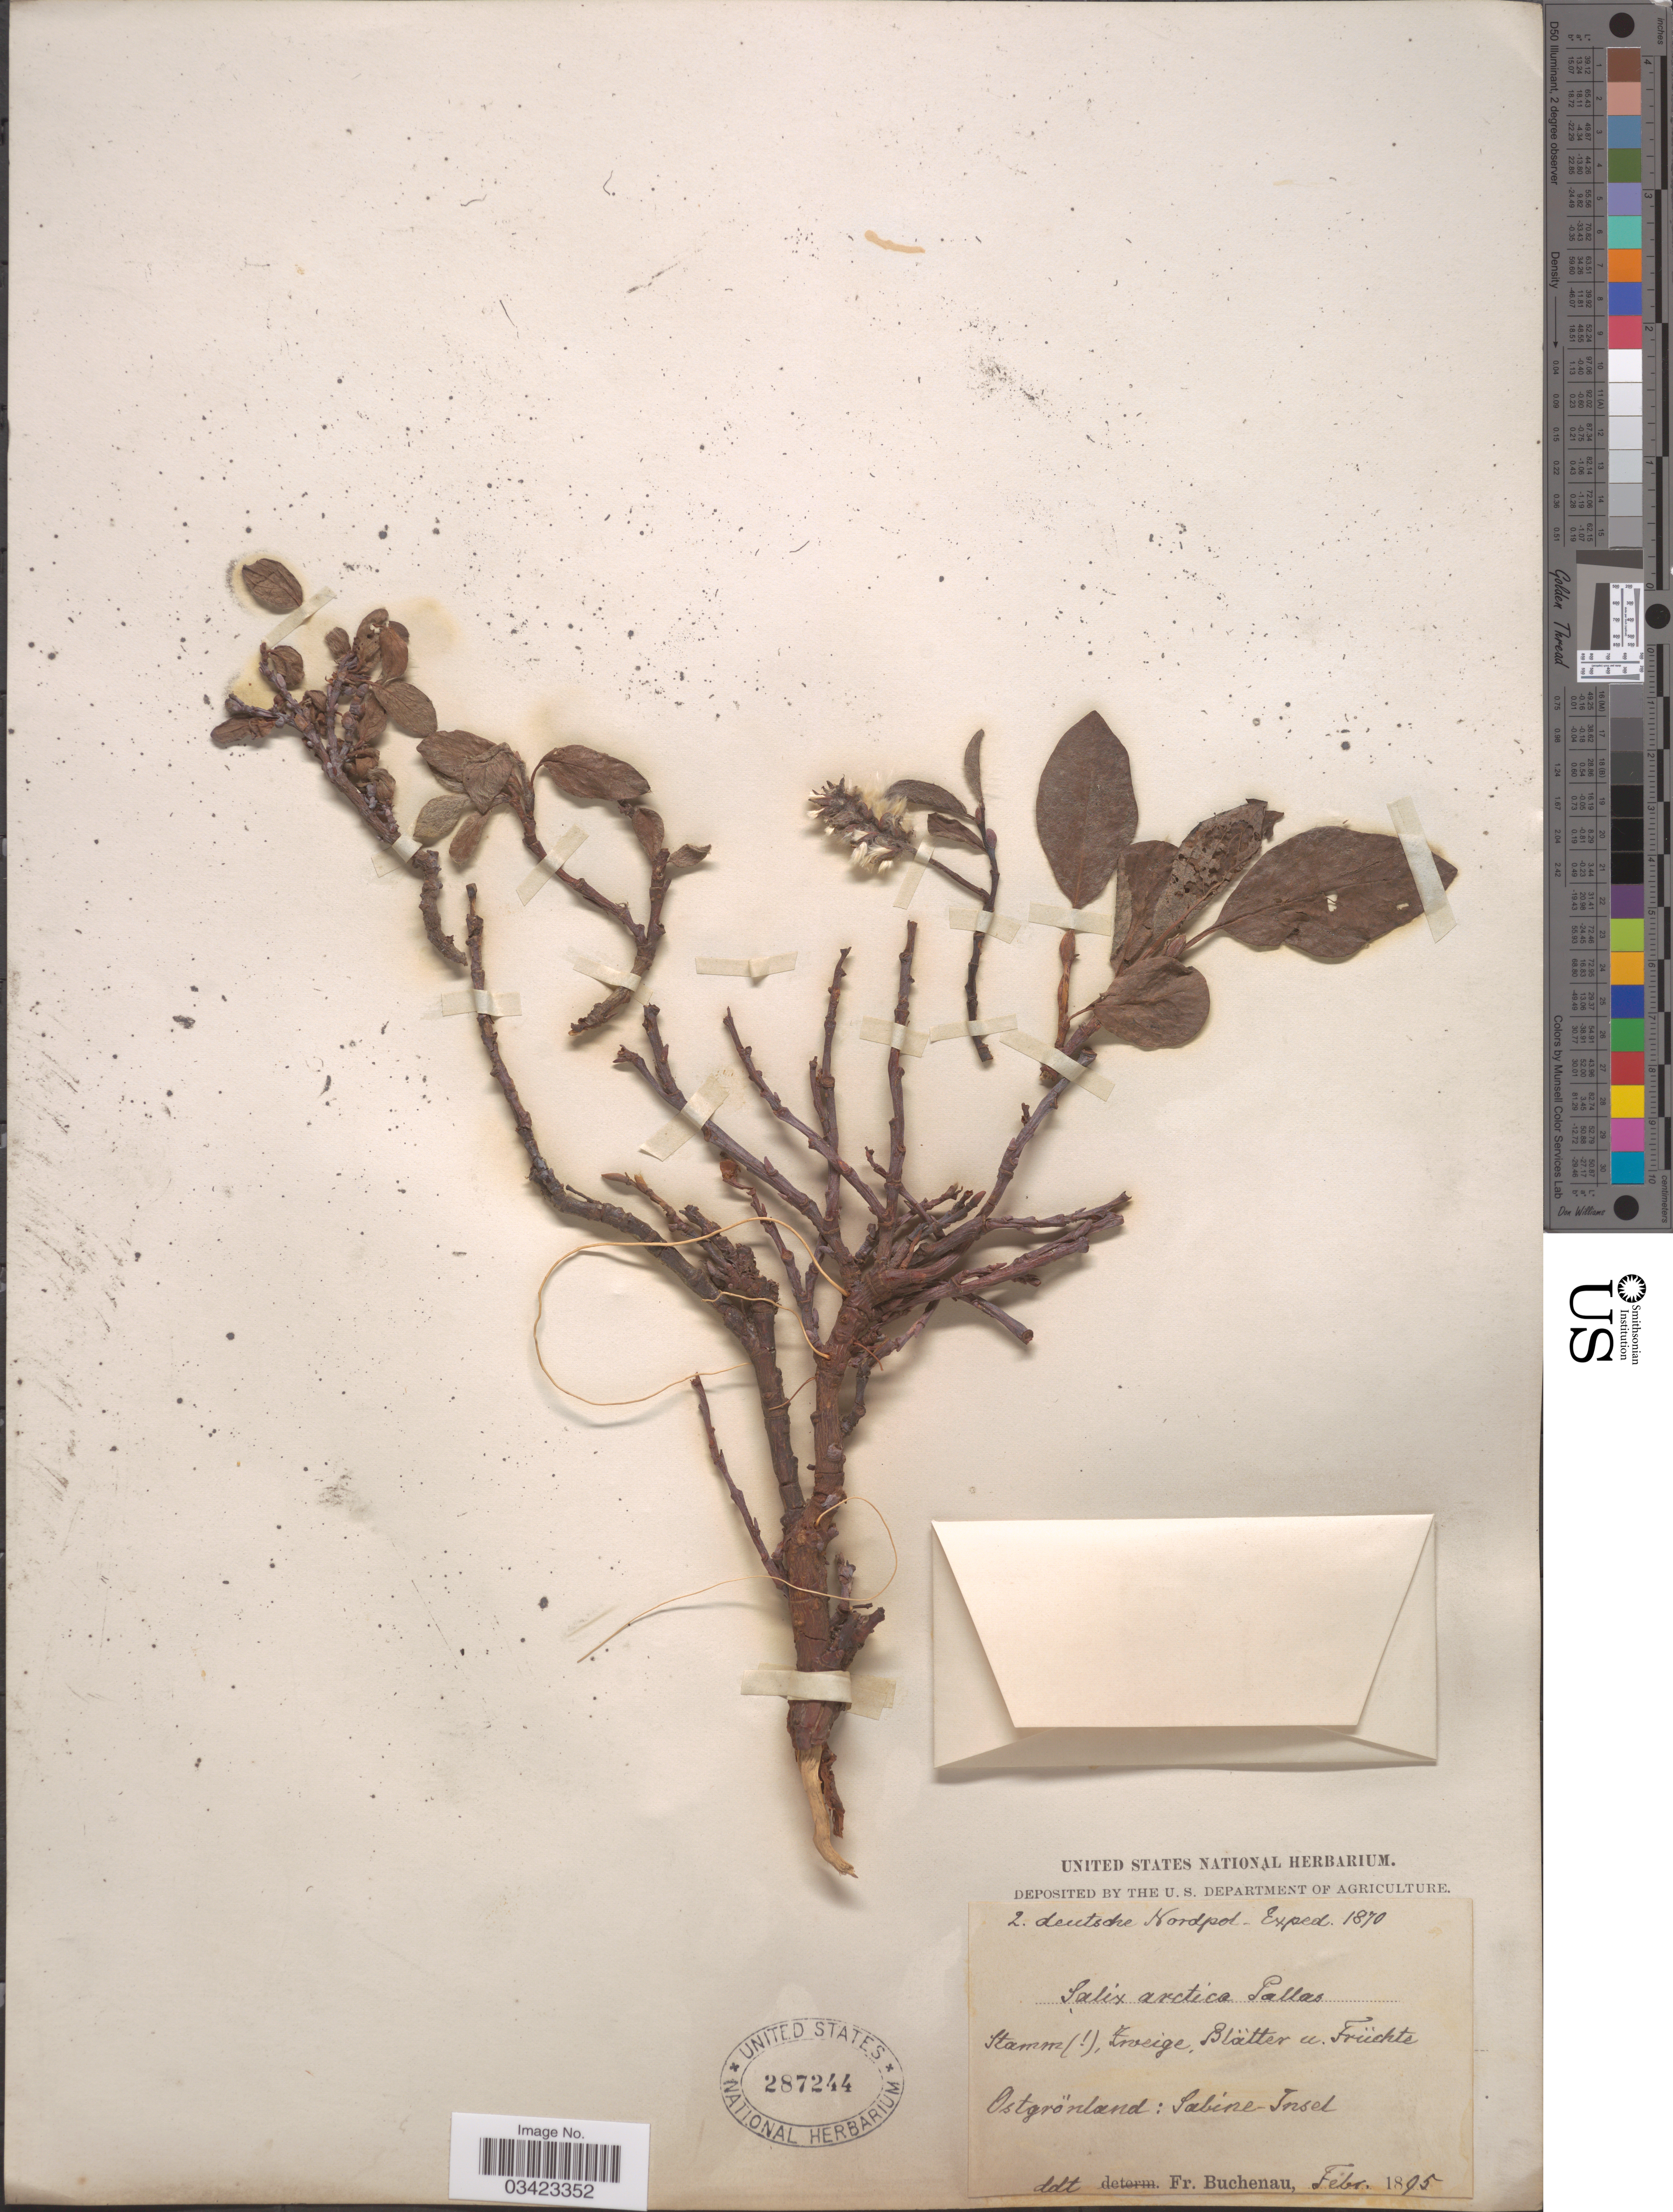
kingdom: Plantae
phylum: Tracheophyta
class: Magnoliopsida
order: Malpighiales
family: Salicaceae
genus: Salix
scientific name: Salix arctica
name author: Pall.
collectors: Zweite Deutsche Nordpol-Expedition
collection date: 1870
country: Greenland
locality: Ostgrönland: Sabine-Insel.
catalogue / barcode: US 287244